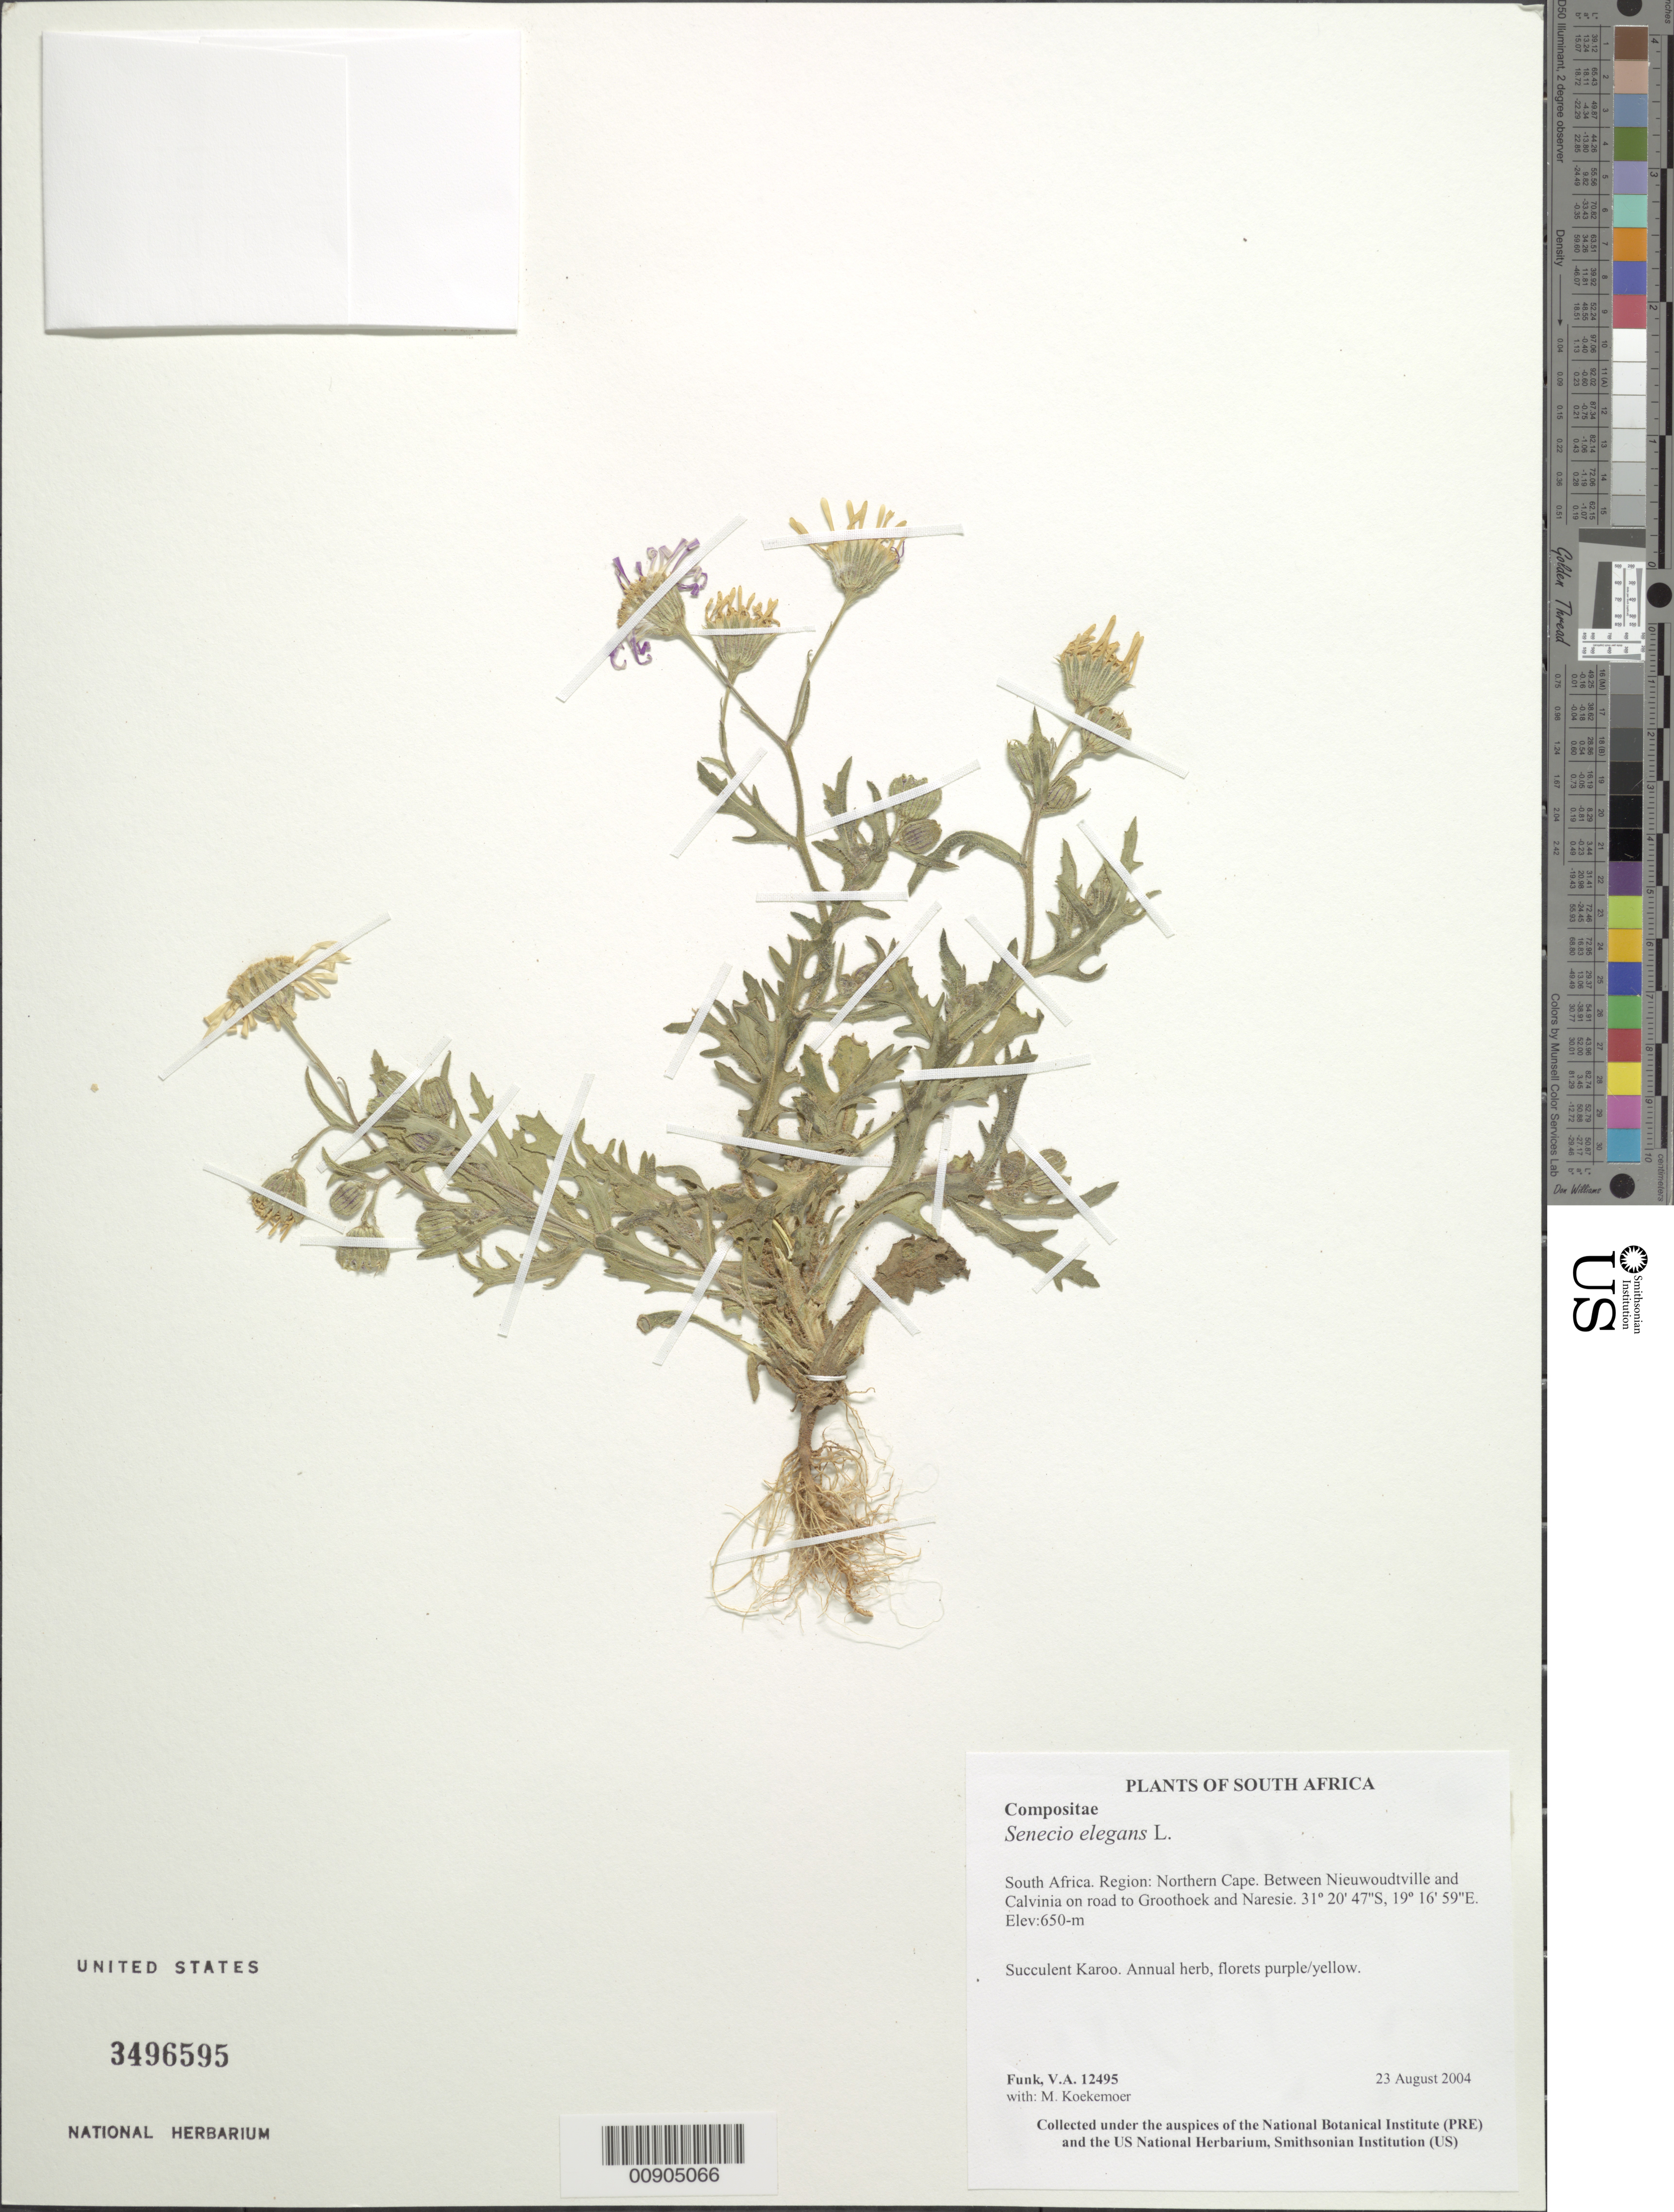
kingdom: Plantae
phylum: Tracheophyta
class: Magnoliopsida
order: Asterales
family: Asteraceae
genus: Senecio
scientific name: Senecio elegans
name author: L.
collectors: V. Funk & M. Koekemoer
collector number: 12495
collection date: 2004-08-23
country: South Africa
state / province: Northern Cape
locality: between Nieuwoudtville and Calvinia, on road to Groothoek and Naresie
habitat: Succulent karoo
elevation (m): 650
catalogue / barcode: US 3496595